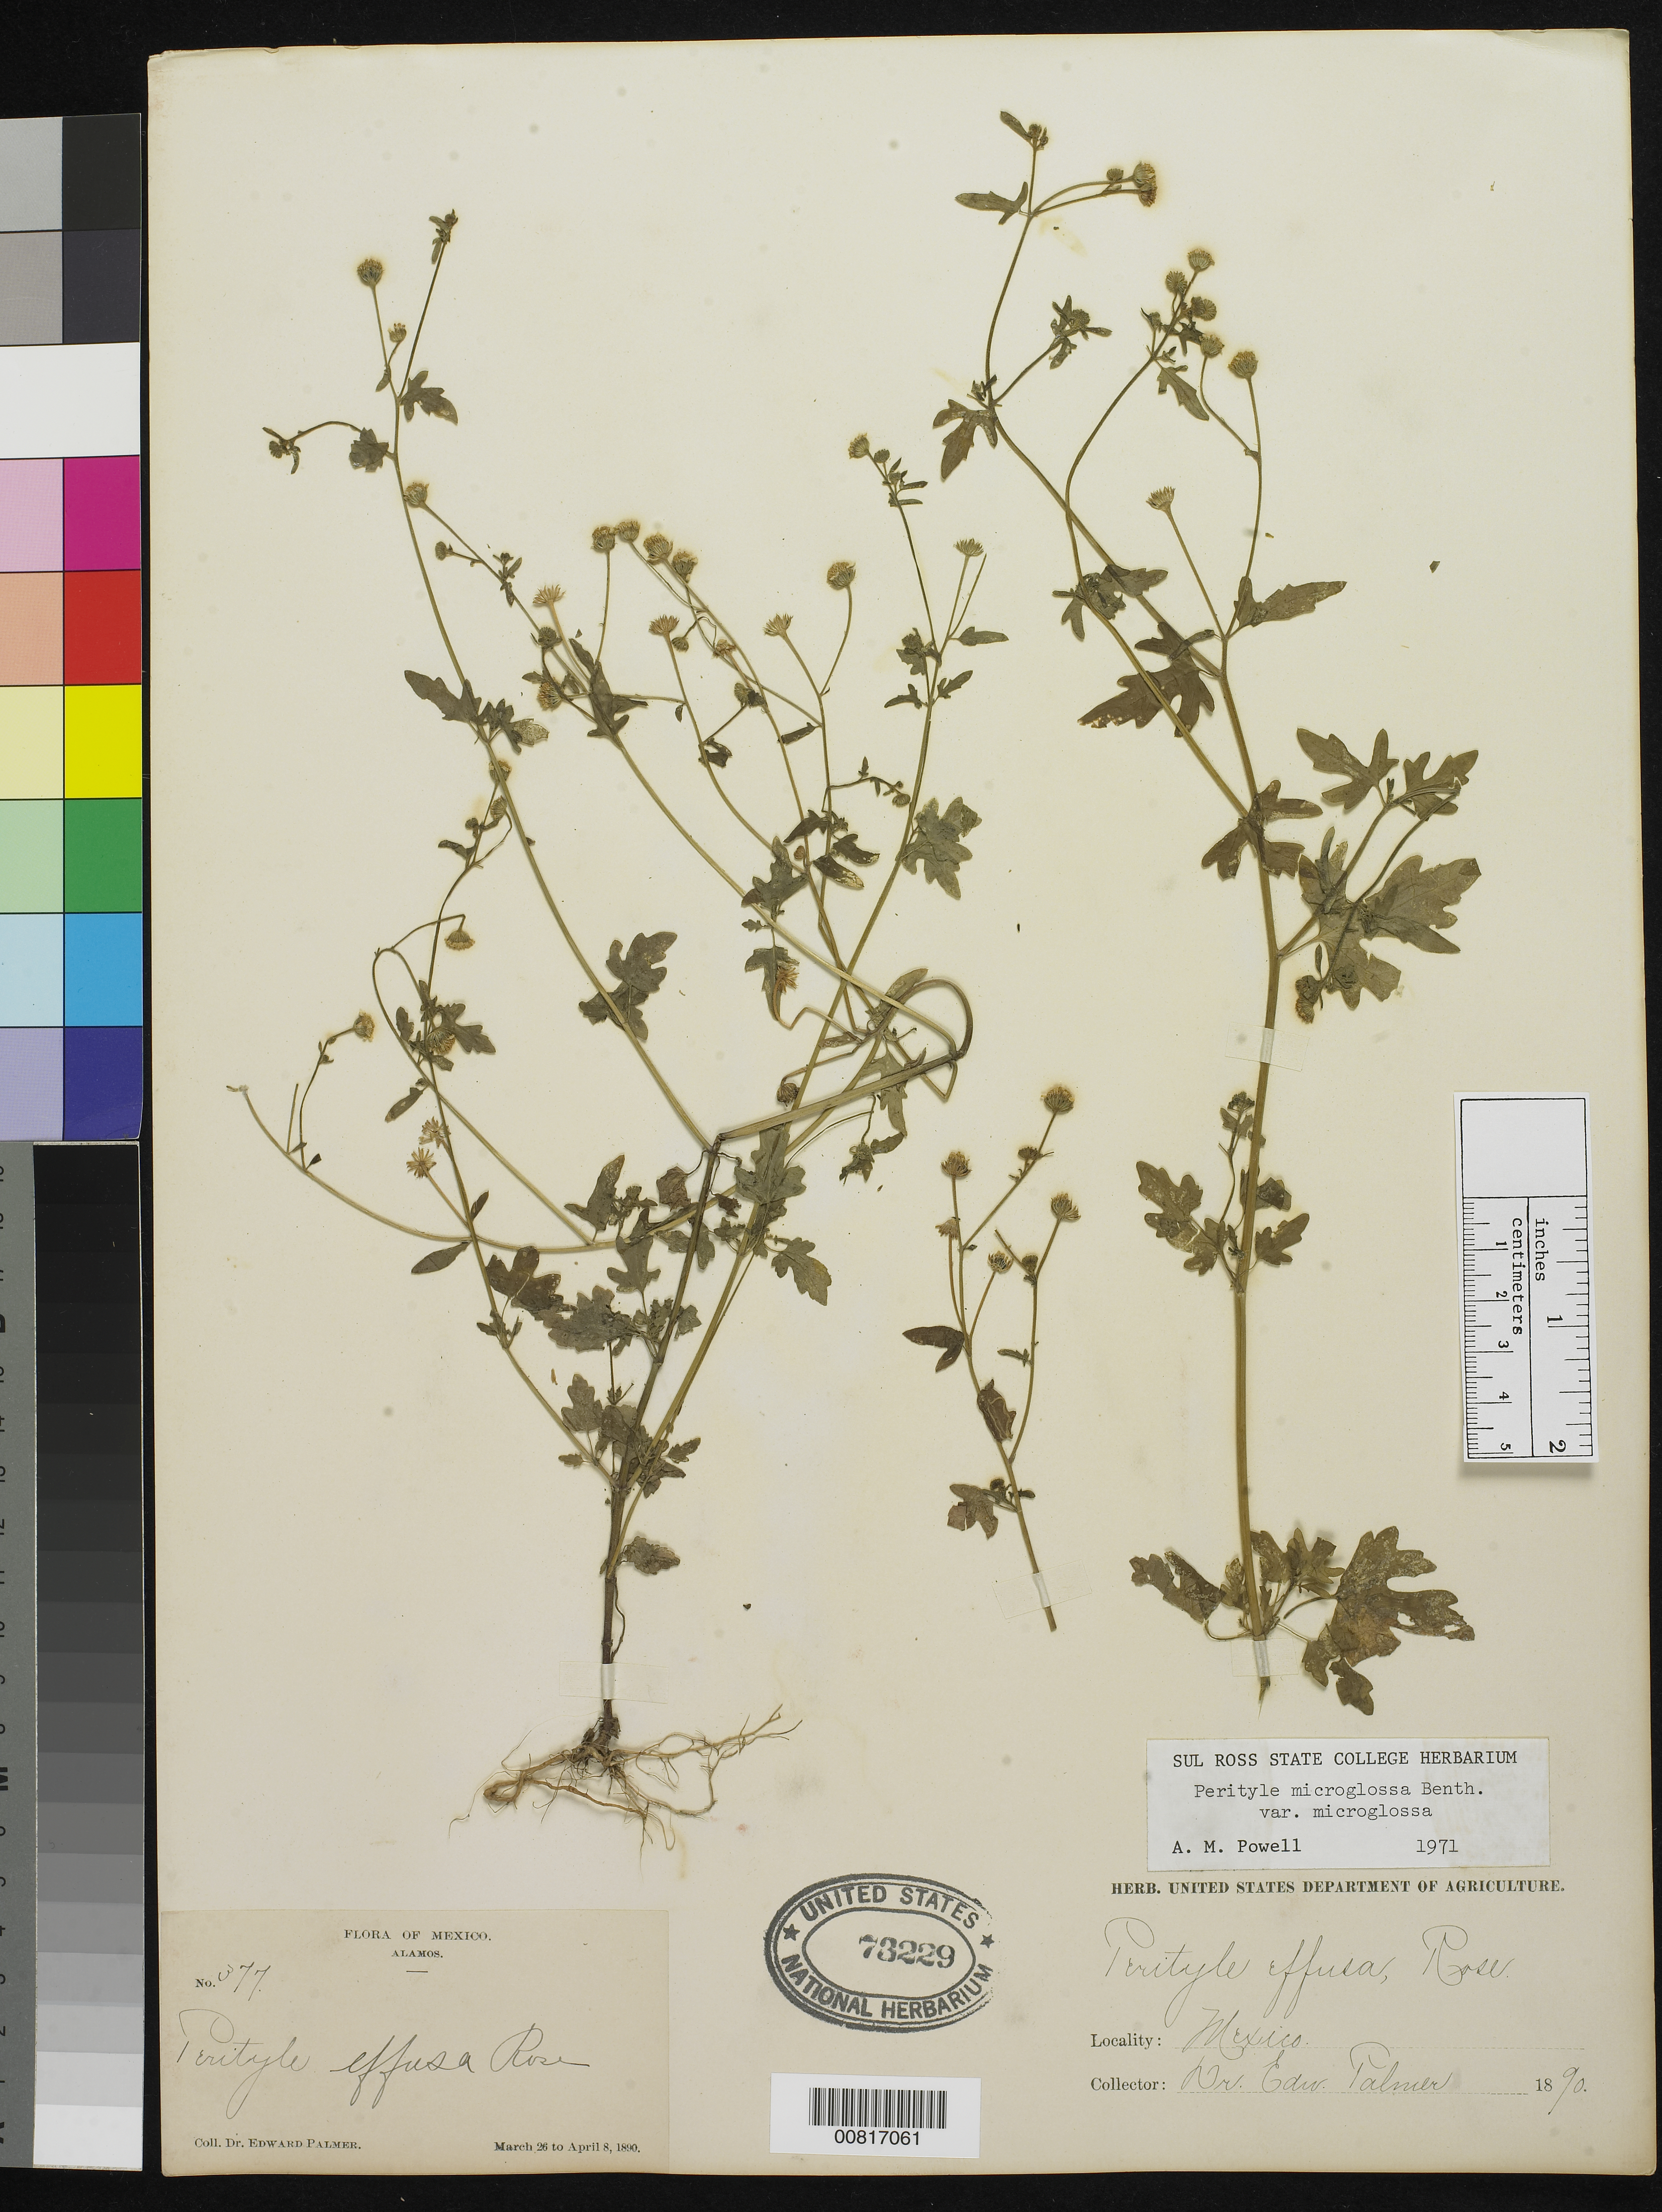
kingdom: Plantae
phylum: Tracheophyta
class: Magnoliopsida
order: Asterales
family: Asteraceae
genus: Perityle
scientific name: Perityle microglossa var. microglossa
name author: Benth.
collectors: E. Palmer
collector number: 377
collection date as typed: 26 Mar 1890 to 08 Apr 1890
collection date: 1890-03-26/1890-04-08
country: Mexico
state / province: Sonora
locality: Alamos, Sonora.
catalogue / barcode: US 73229